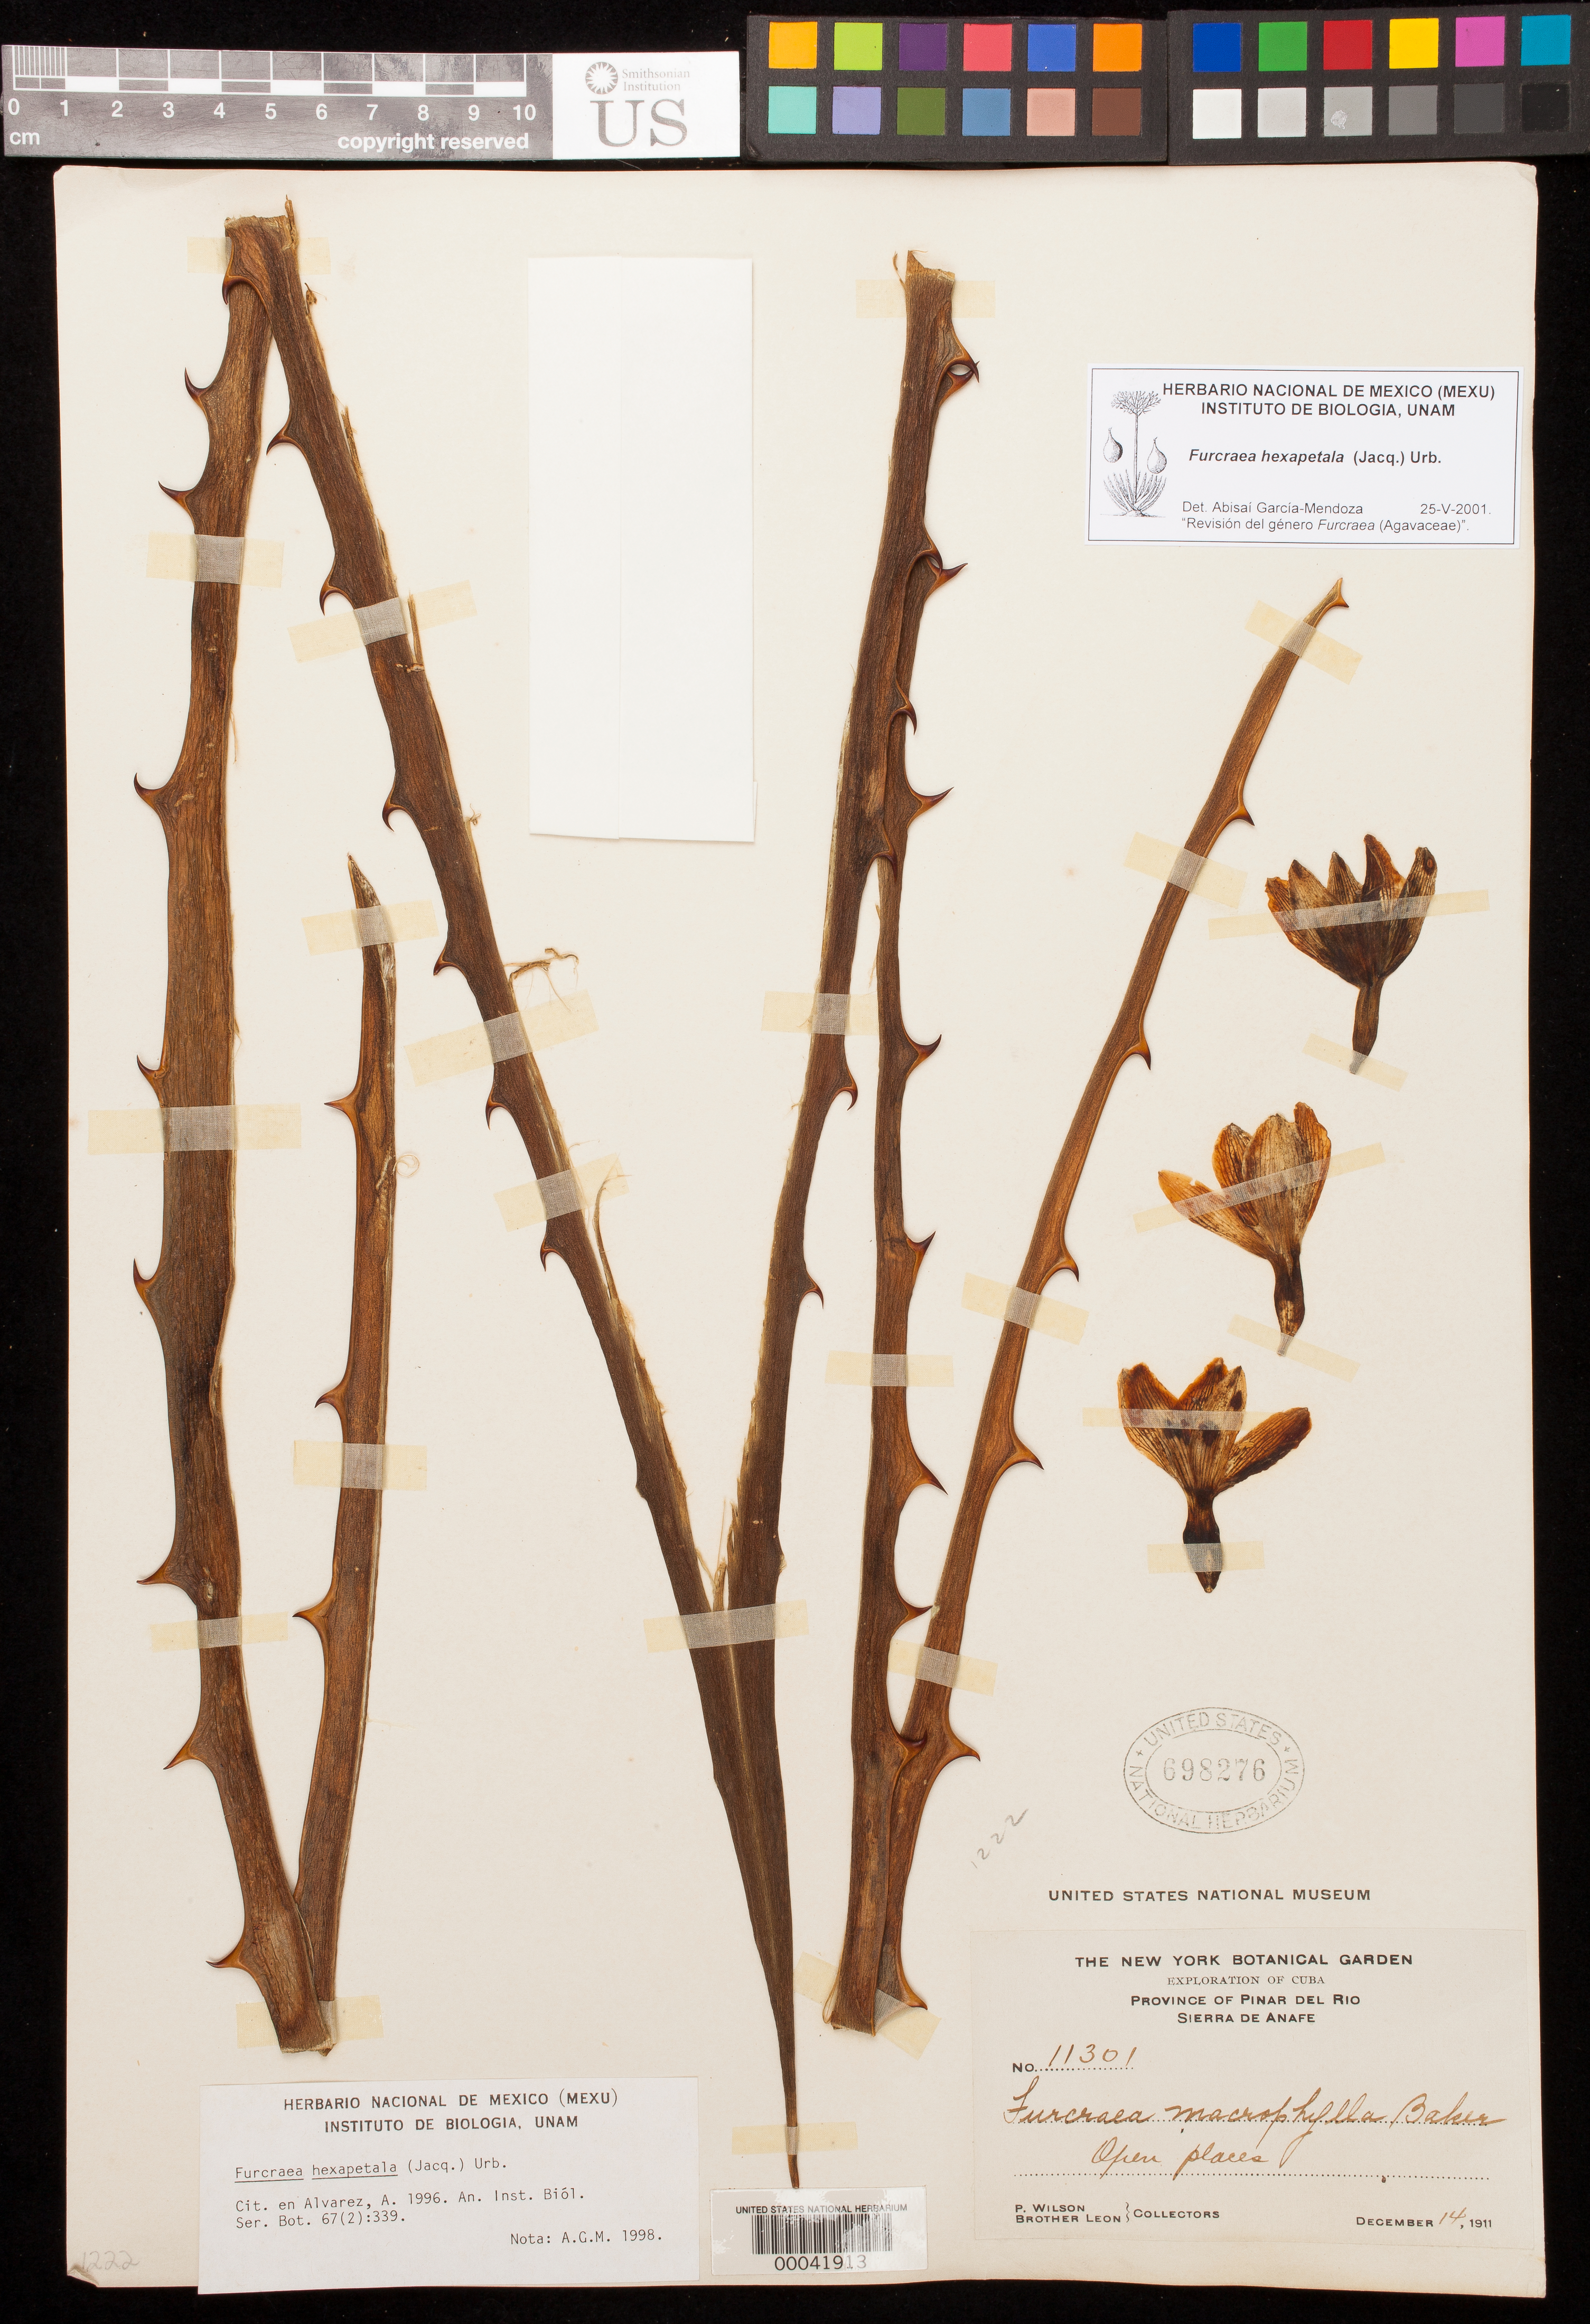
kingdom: Plantae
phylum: Tracheophyta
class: Liliopsida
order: Asparagales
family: Asparagaceae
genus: Furcraea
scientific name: Furcraea hexapetala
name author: (Jacq.) Urb.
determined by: García-Mendoza, A.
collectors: P. Wilson & Bro. León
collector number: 11301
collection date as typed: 14 Dec 1911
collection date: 1911-12-14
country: Cuba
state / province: Pinar del Río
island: Greater Antilles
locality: Sierre de Anafe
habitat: Open places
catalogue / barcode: US 698276